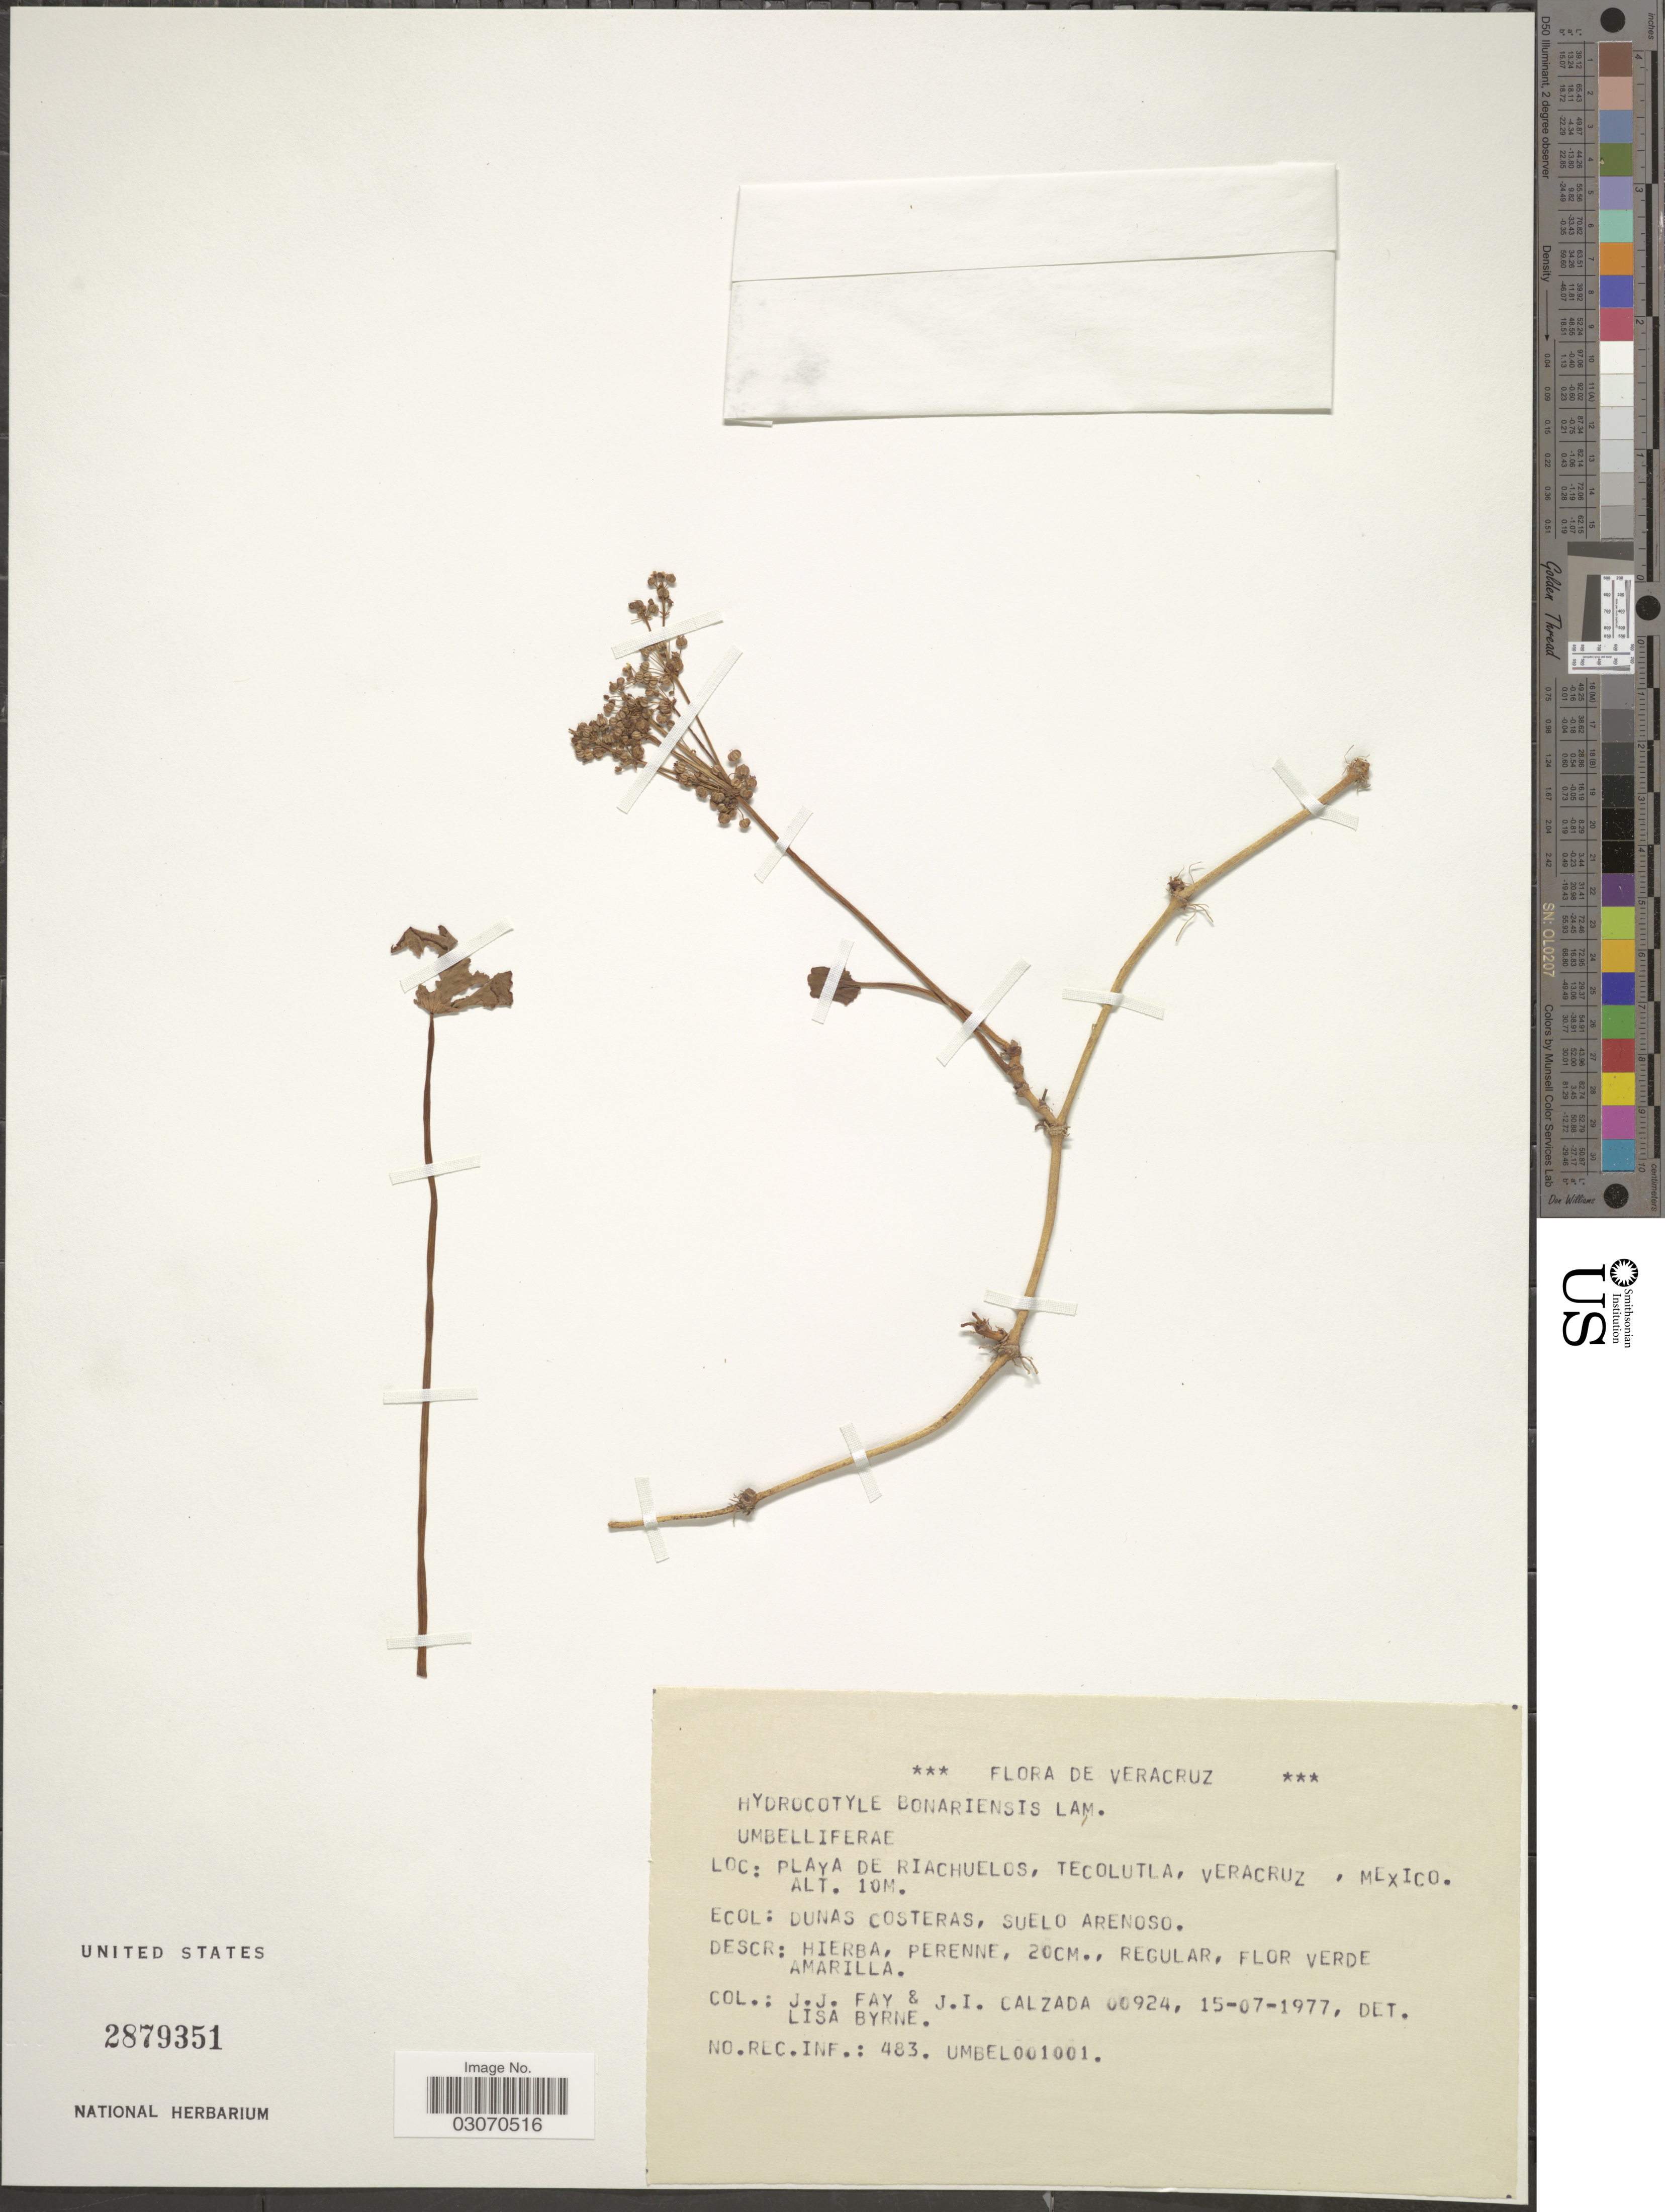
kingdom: Plantae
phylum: Tracheophyta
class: Magnoliopsida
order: Apiales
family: Araliaceae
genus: Hydrocotyle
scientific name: Hydrocotyle bonariensis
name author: Lam.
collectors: J. Fay & J. I. Calzada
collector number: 00924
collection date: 1977-07-15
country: Mexico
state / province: Veracruz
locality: Playa de Riachuelos, Tecolutla, Veracruz.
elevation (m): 10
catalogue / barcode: US 2879351